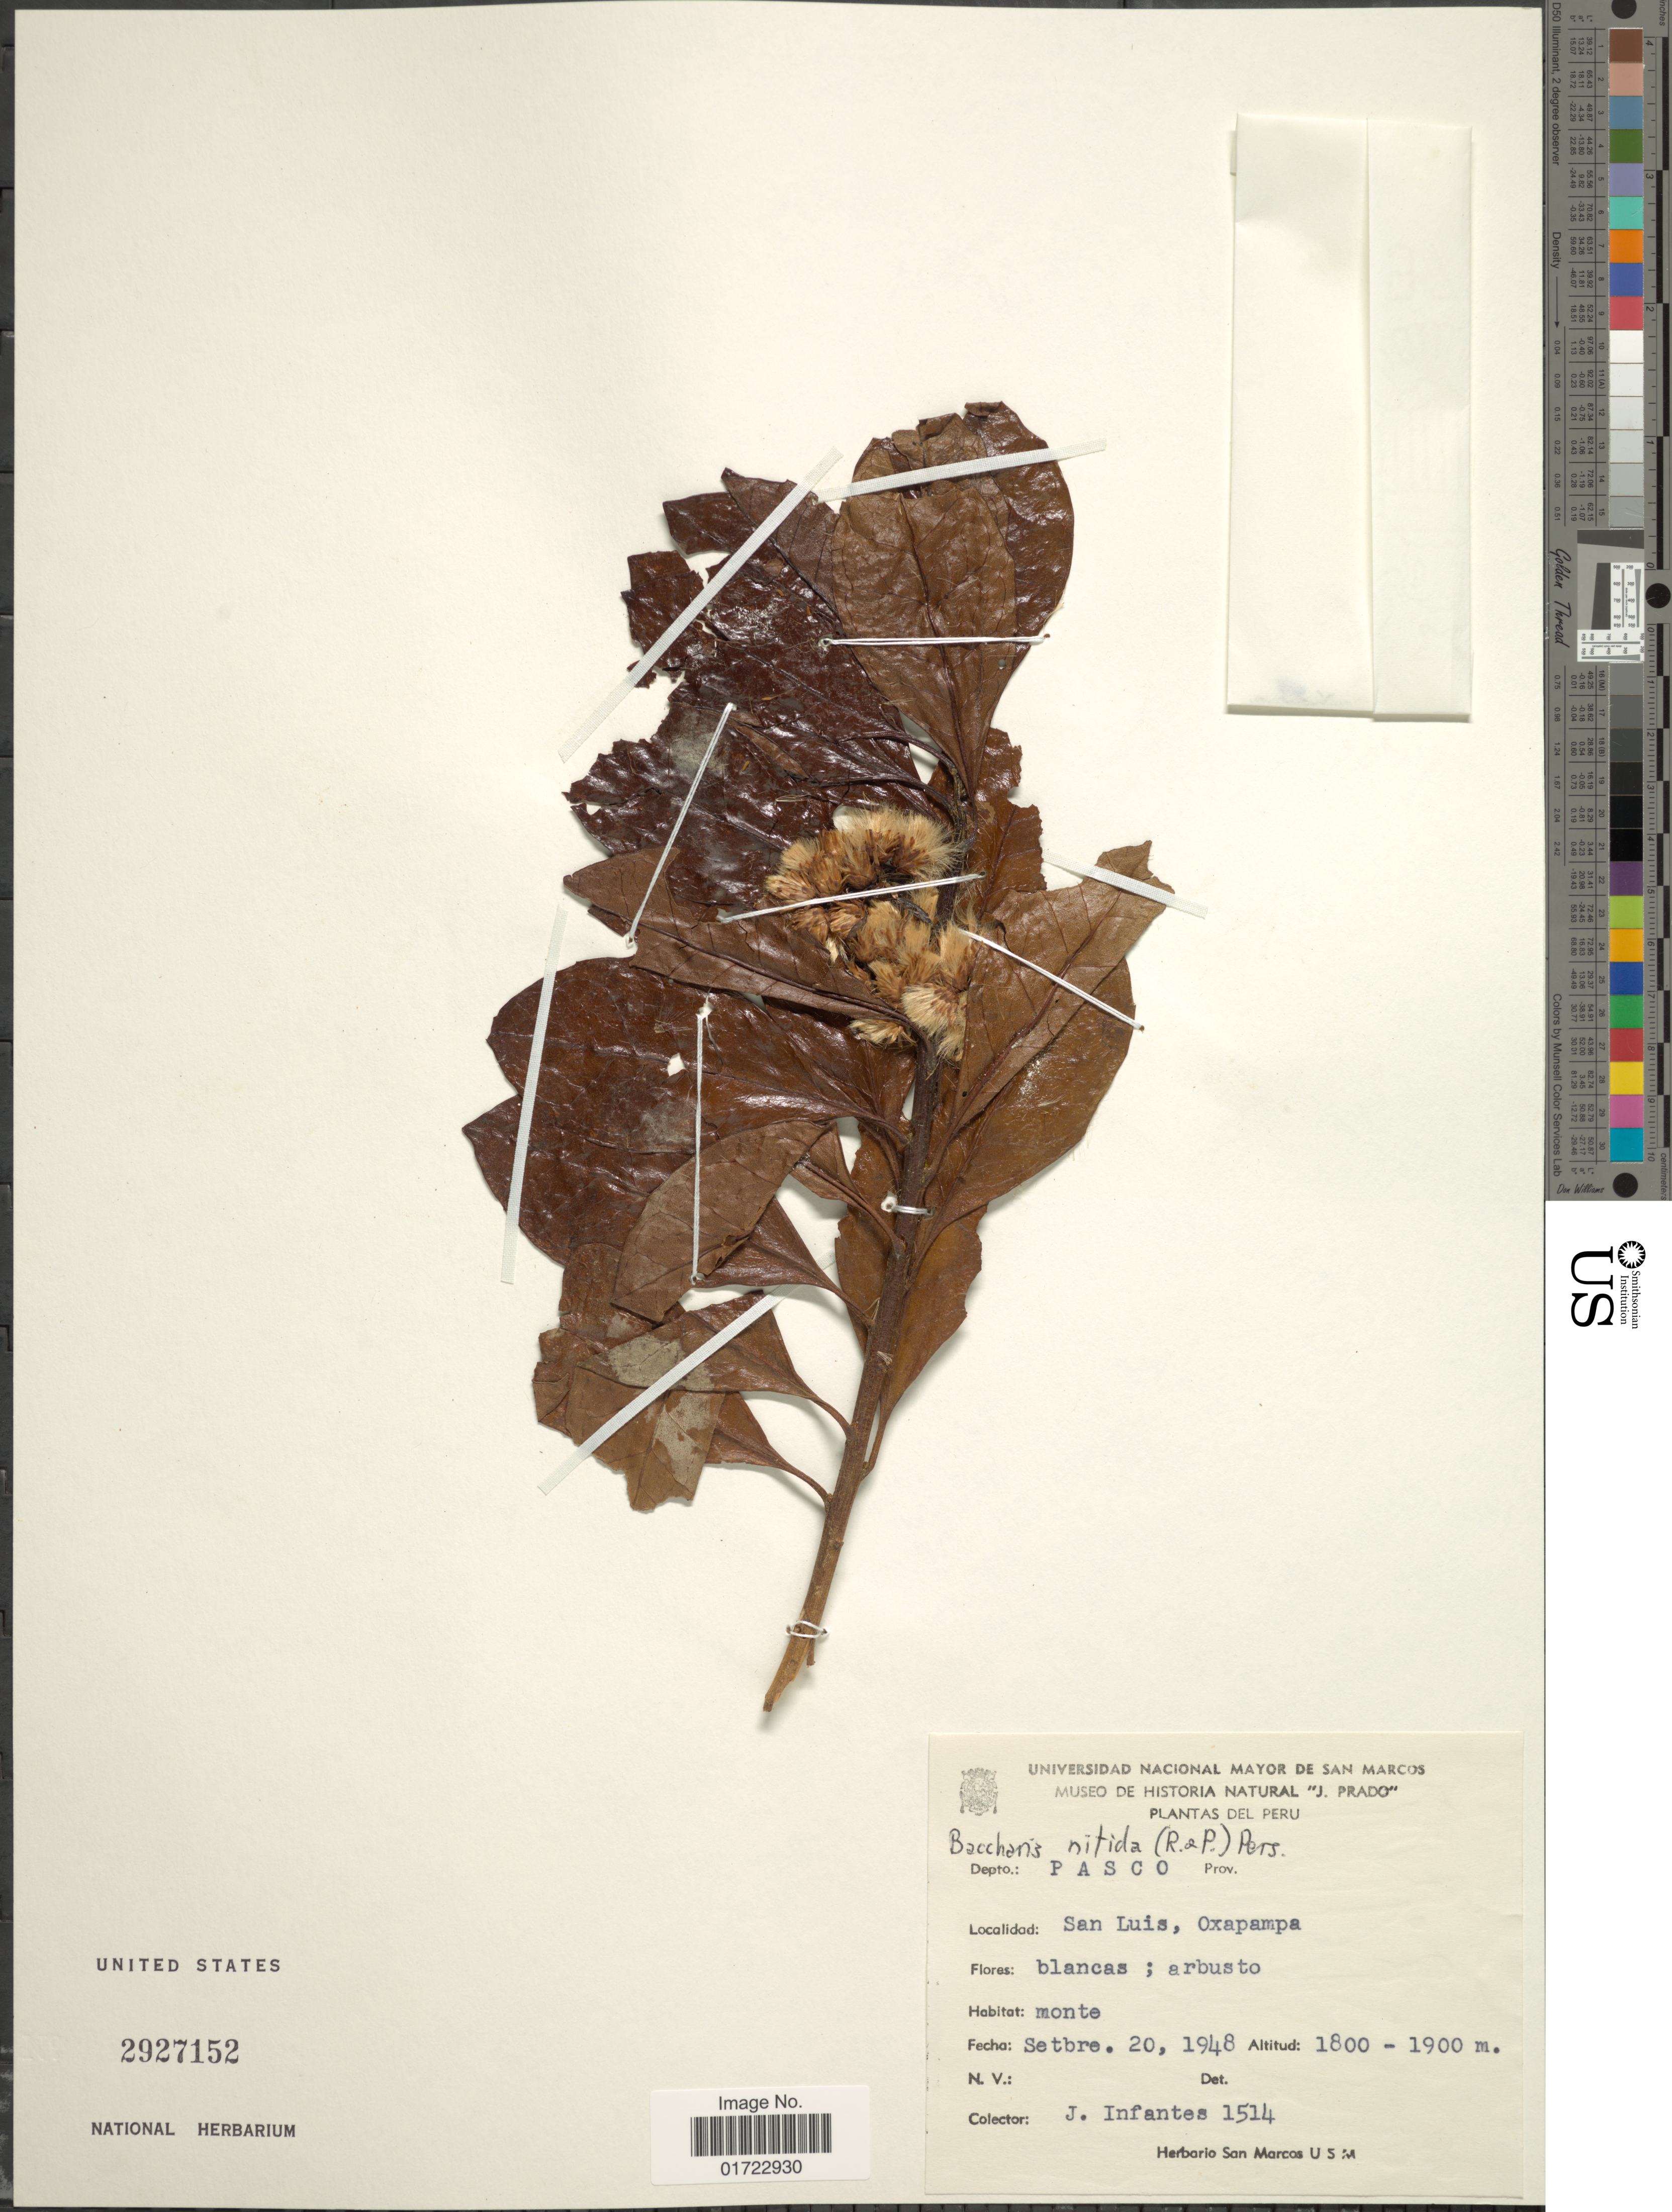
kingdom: Plantae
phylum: Tracheophyta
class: Magnoliopsida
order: Asterales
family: Asteraceae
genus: Baccharis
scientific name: Baccharis nitida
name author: (Ruiz & Pav.) Pers.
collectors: J. Infantes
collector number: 1514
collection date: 1948-09-20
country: Peru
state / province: Pasco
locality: San Luis, Oxapampa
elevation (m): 1800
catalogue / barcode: US 2927152